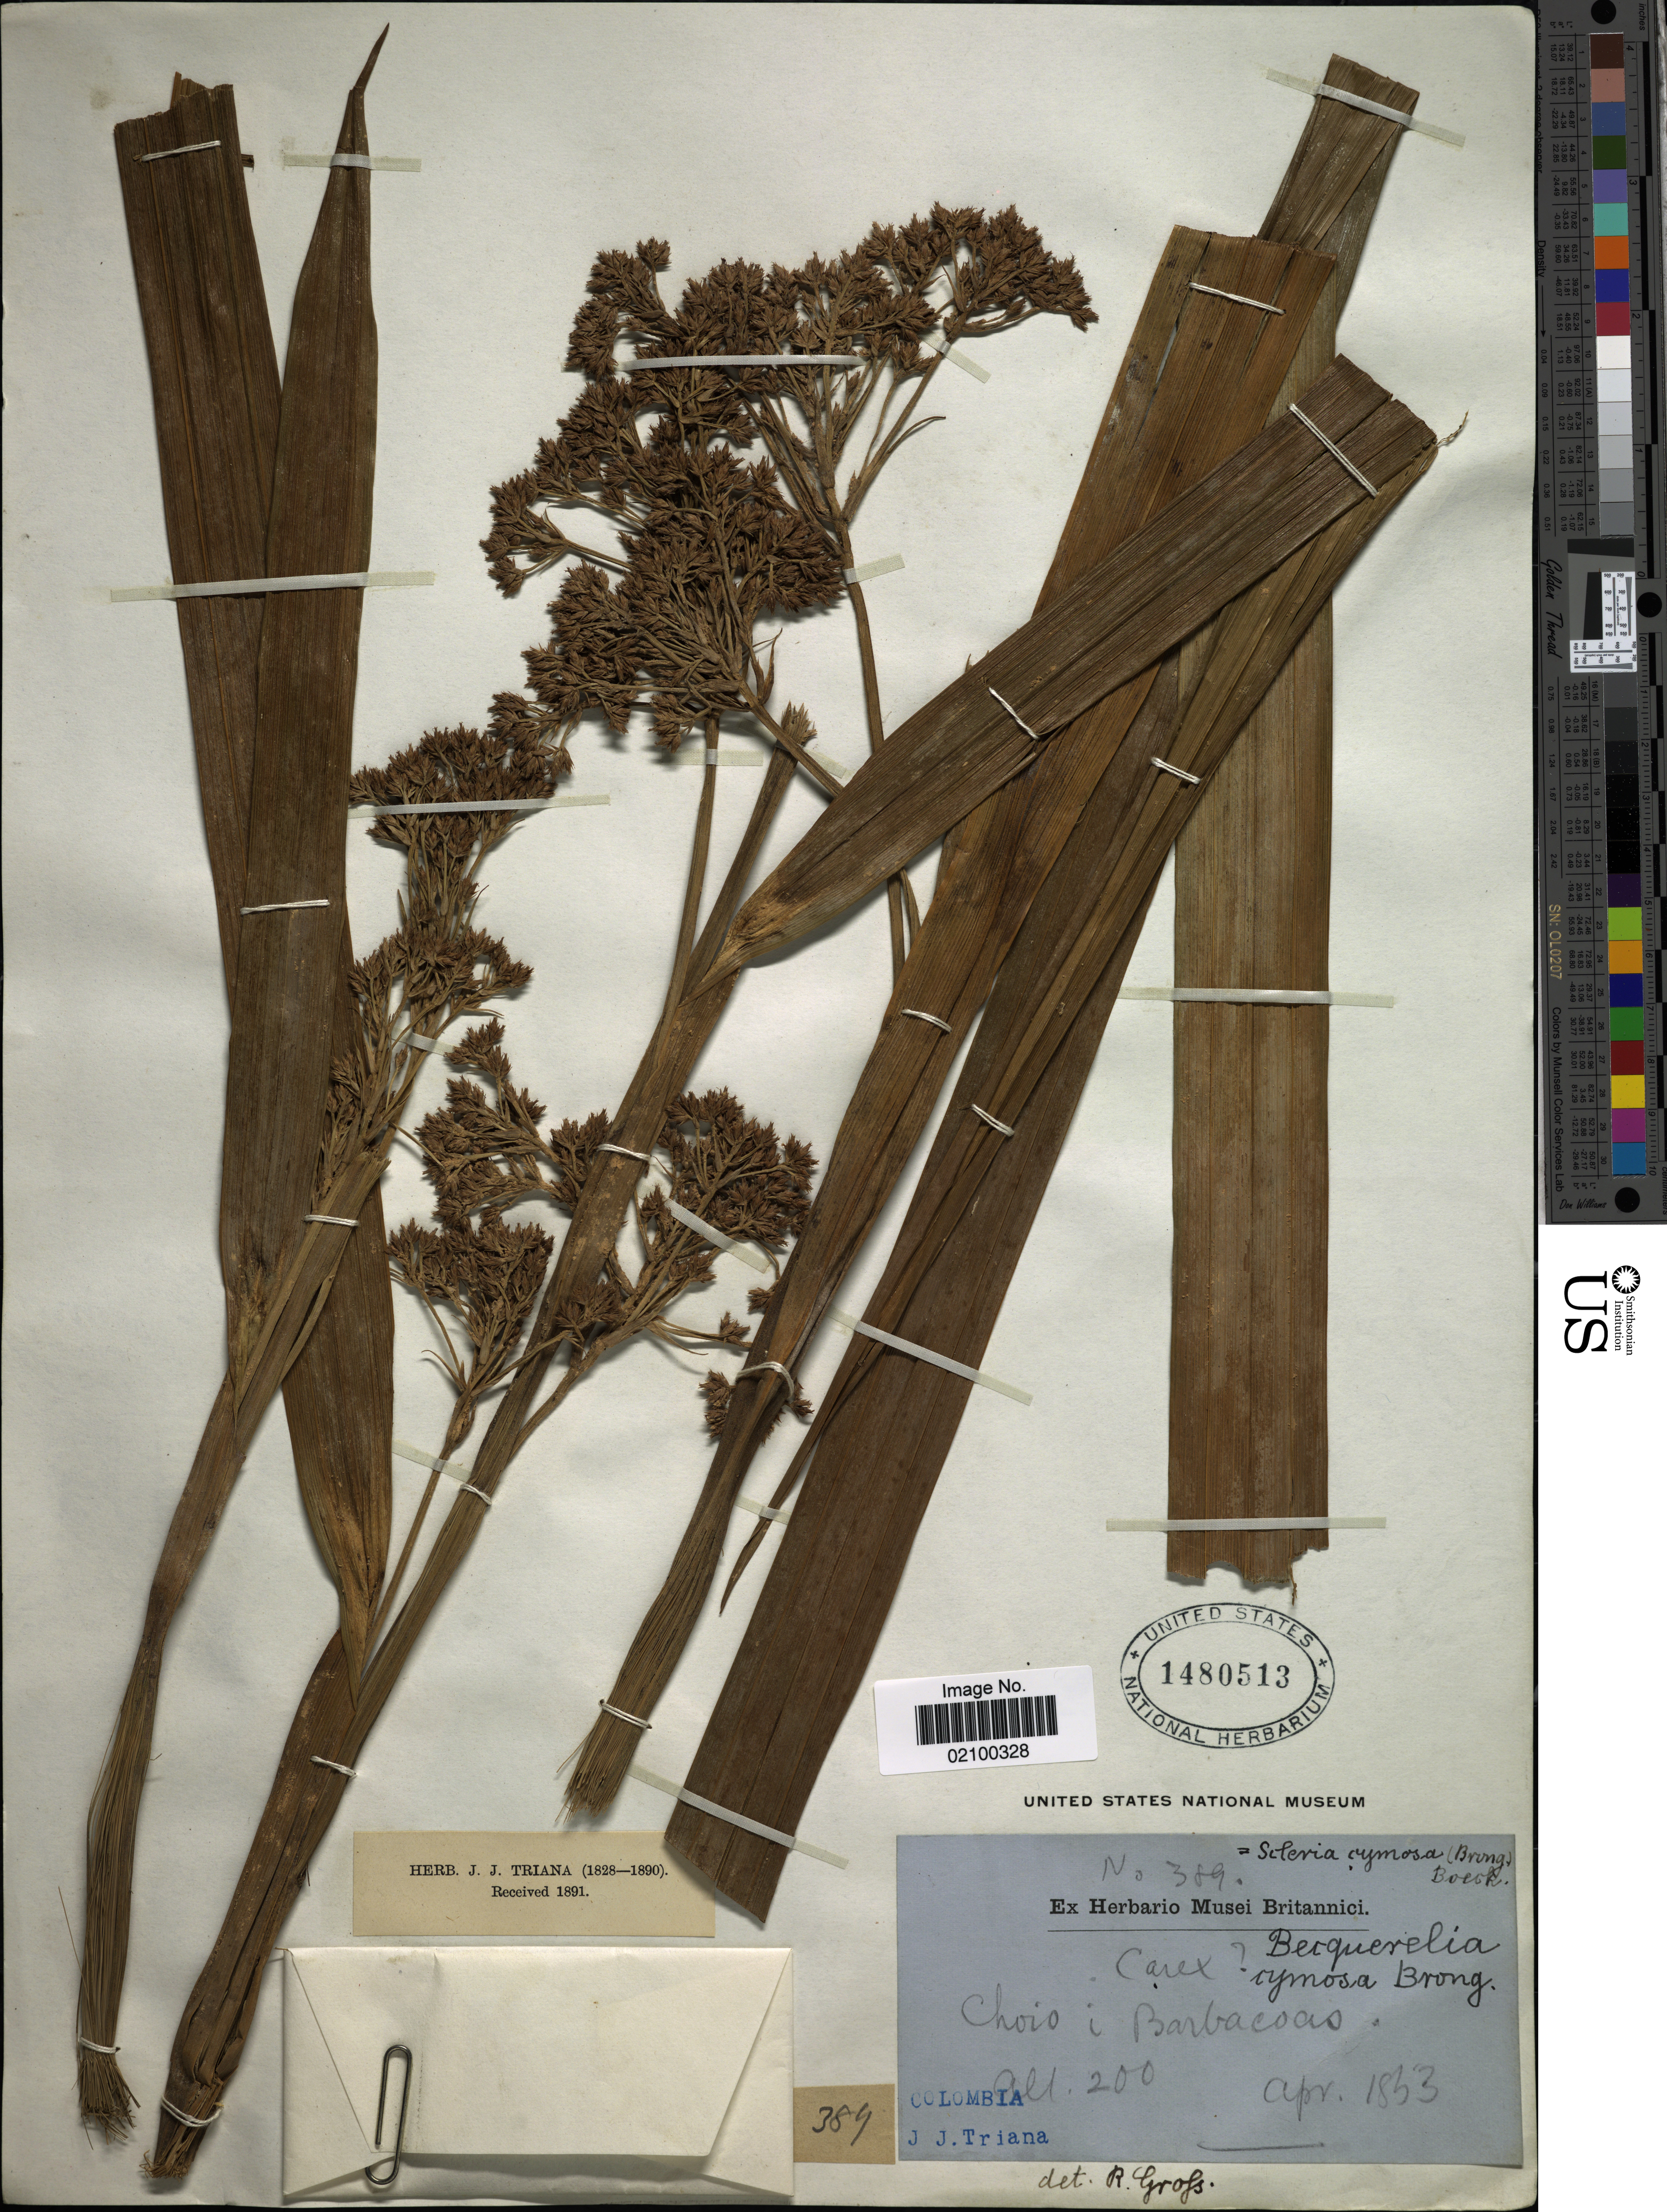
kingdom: Plantae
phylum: Tracheophyta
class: Liliopsida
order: Poales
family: Cyperaceae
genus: Becquerelia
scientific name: Becquerelia cymosa subsp. cymosa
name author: Brongn.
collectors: J. J. Triana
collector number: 389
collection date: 1853-04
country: Colombia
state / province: Chocó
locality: Choco i Barbacoas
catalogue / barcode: US 1480513